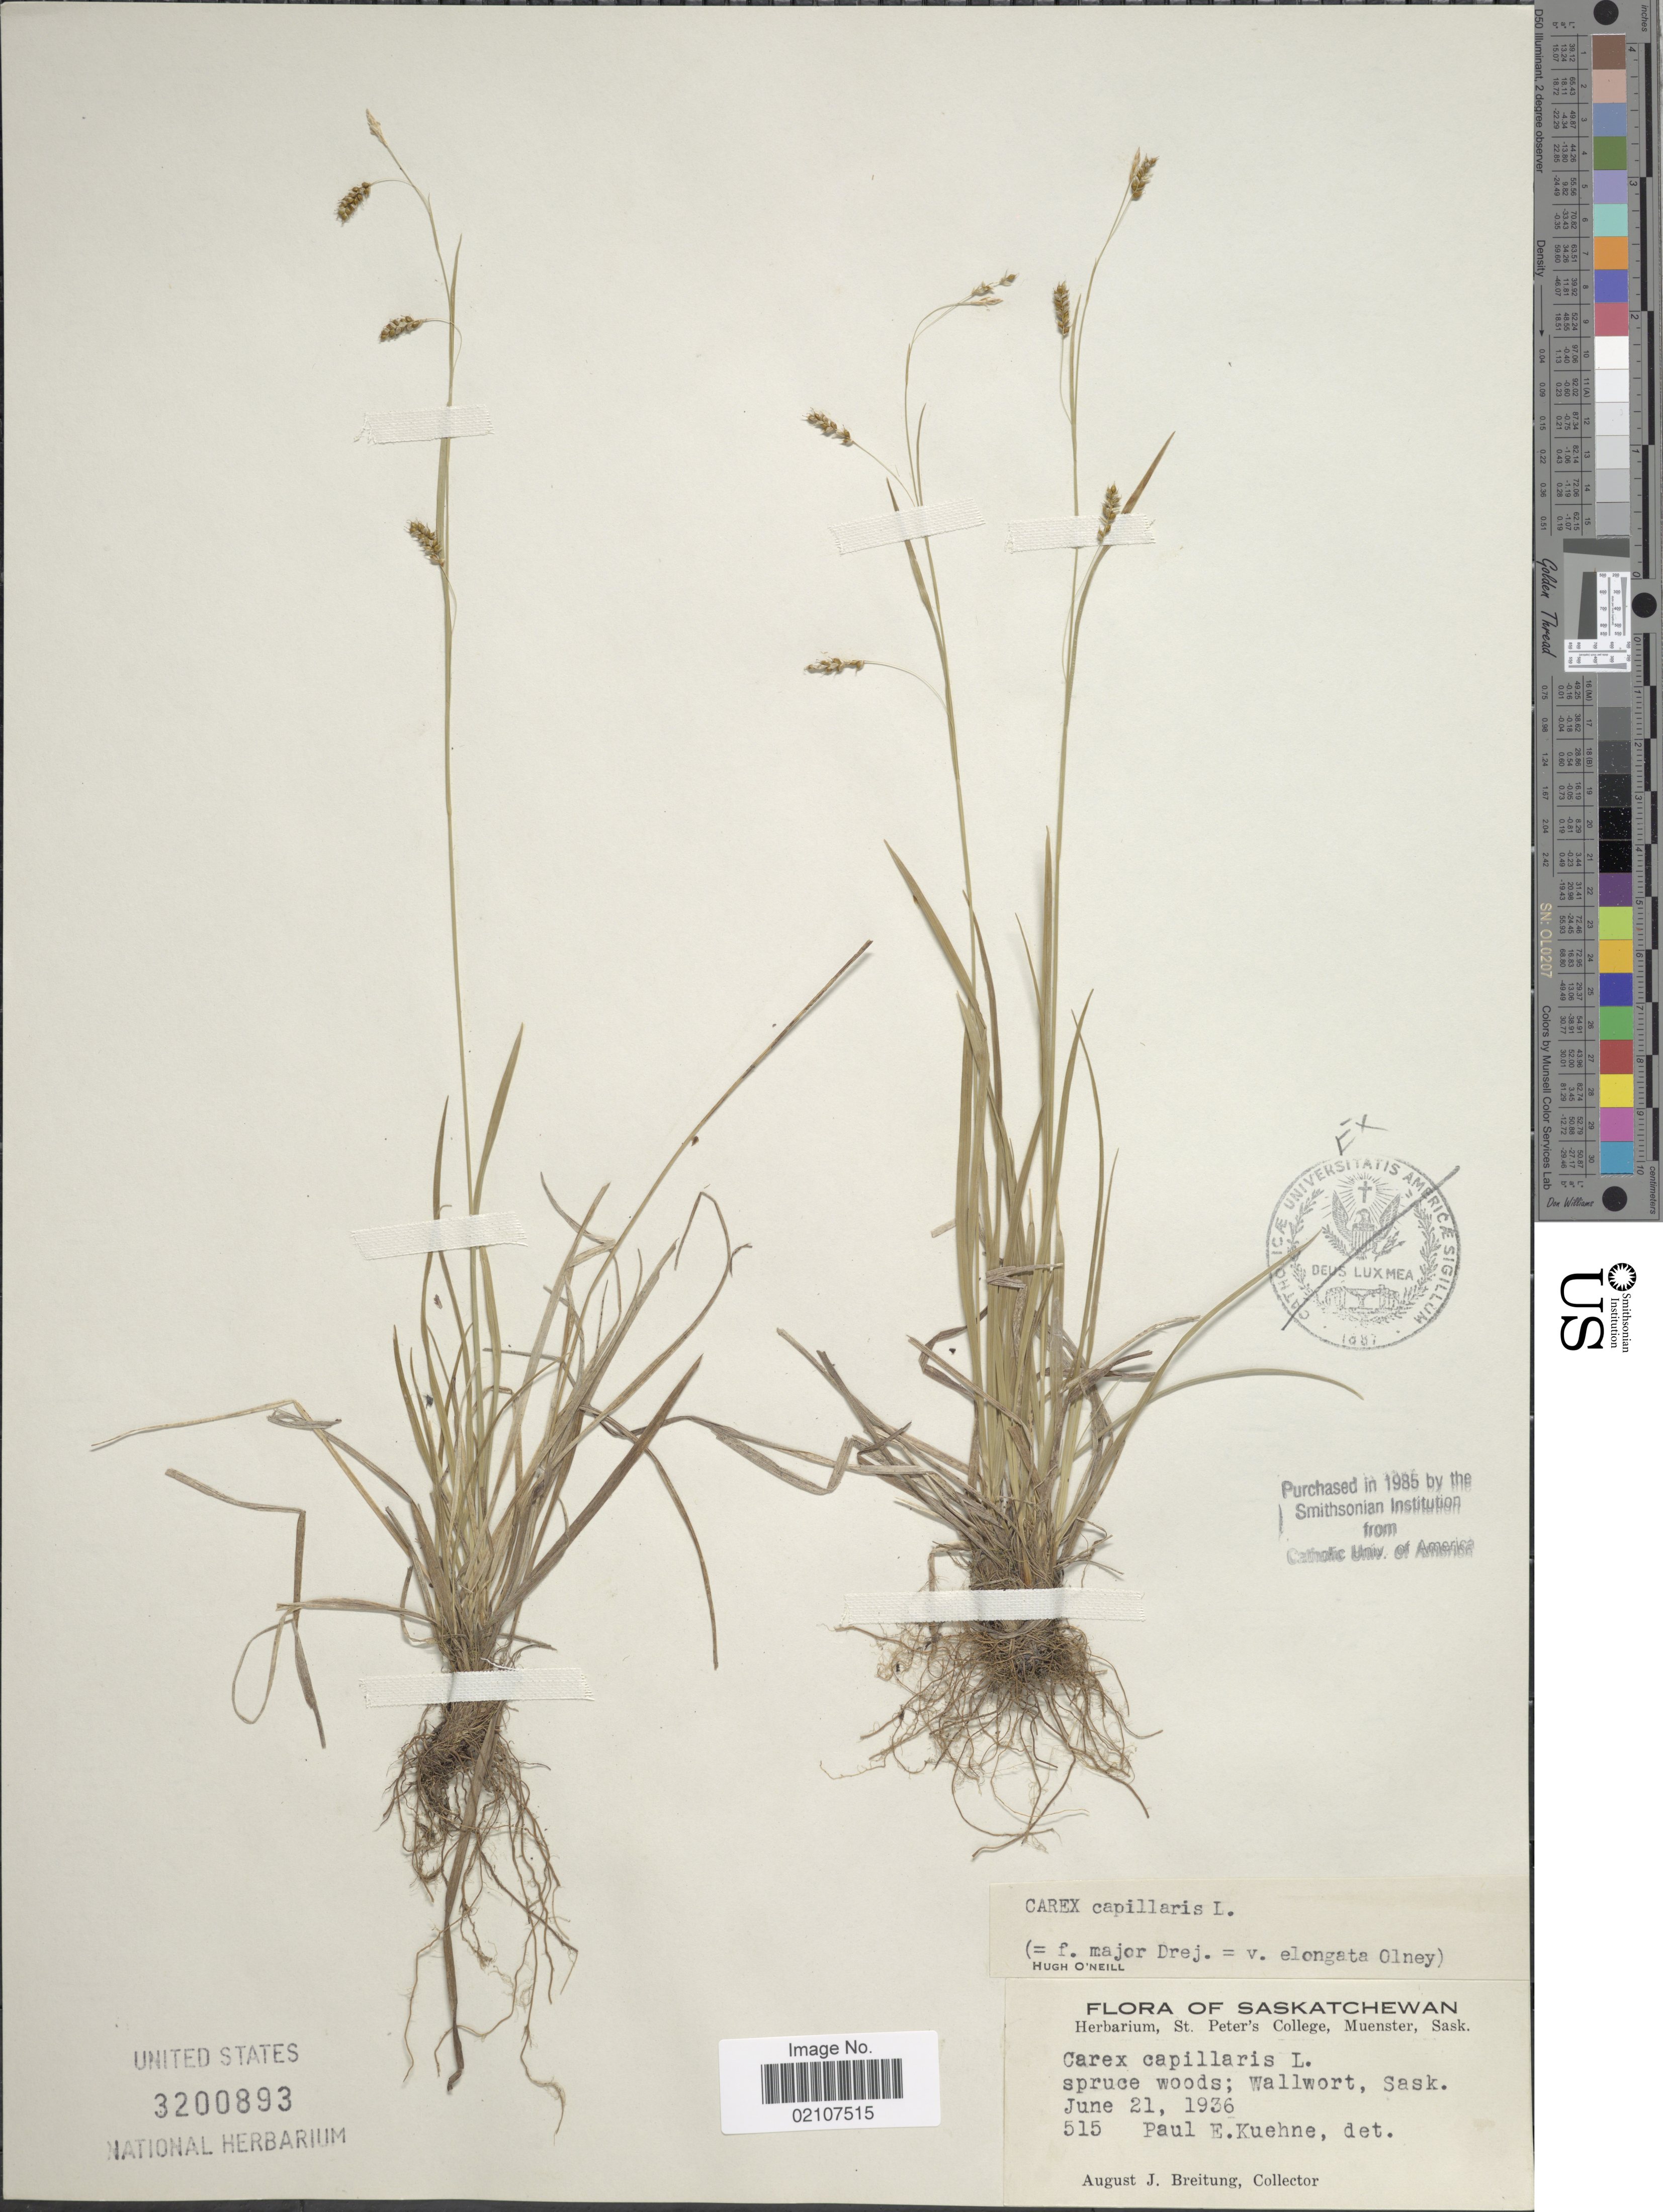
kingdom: Plantae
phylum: Tracheophyta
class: Liliopsida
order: Poales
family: Cyperaceae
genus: Carex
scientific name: Carex capillaris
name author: L.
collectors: A. Breitung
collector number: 515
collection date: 1936-06-21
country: Canada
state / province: Saskatchewan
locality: Spruce woods; Wallwort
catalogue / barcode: US 3200893